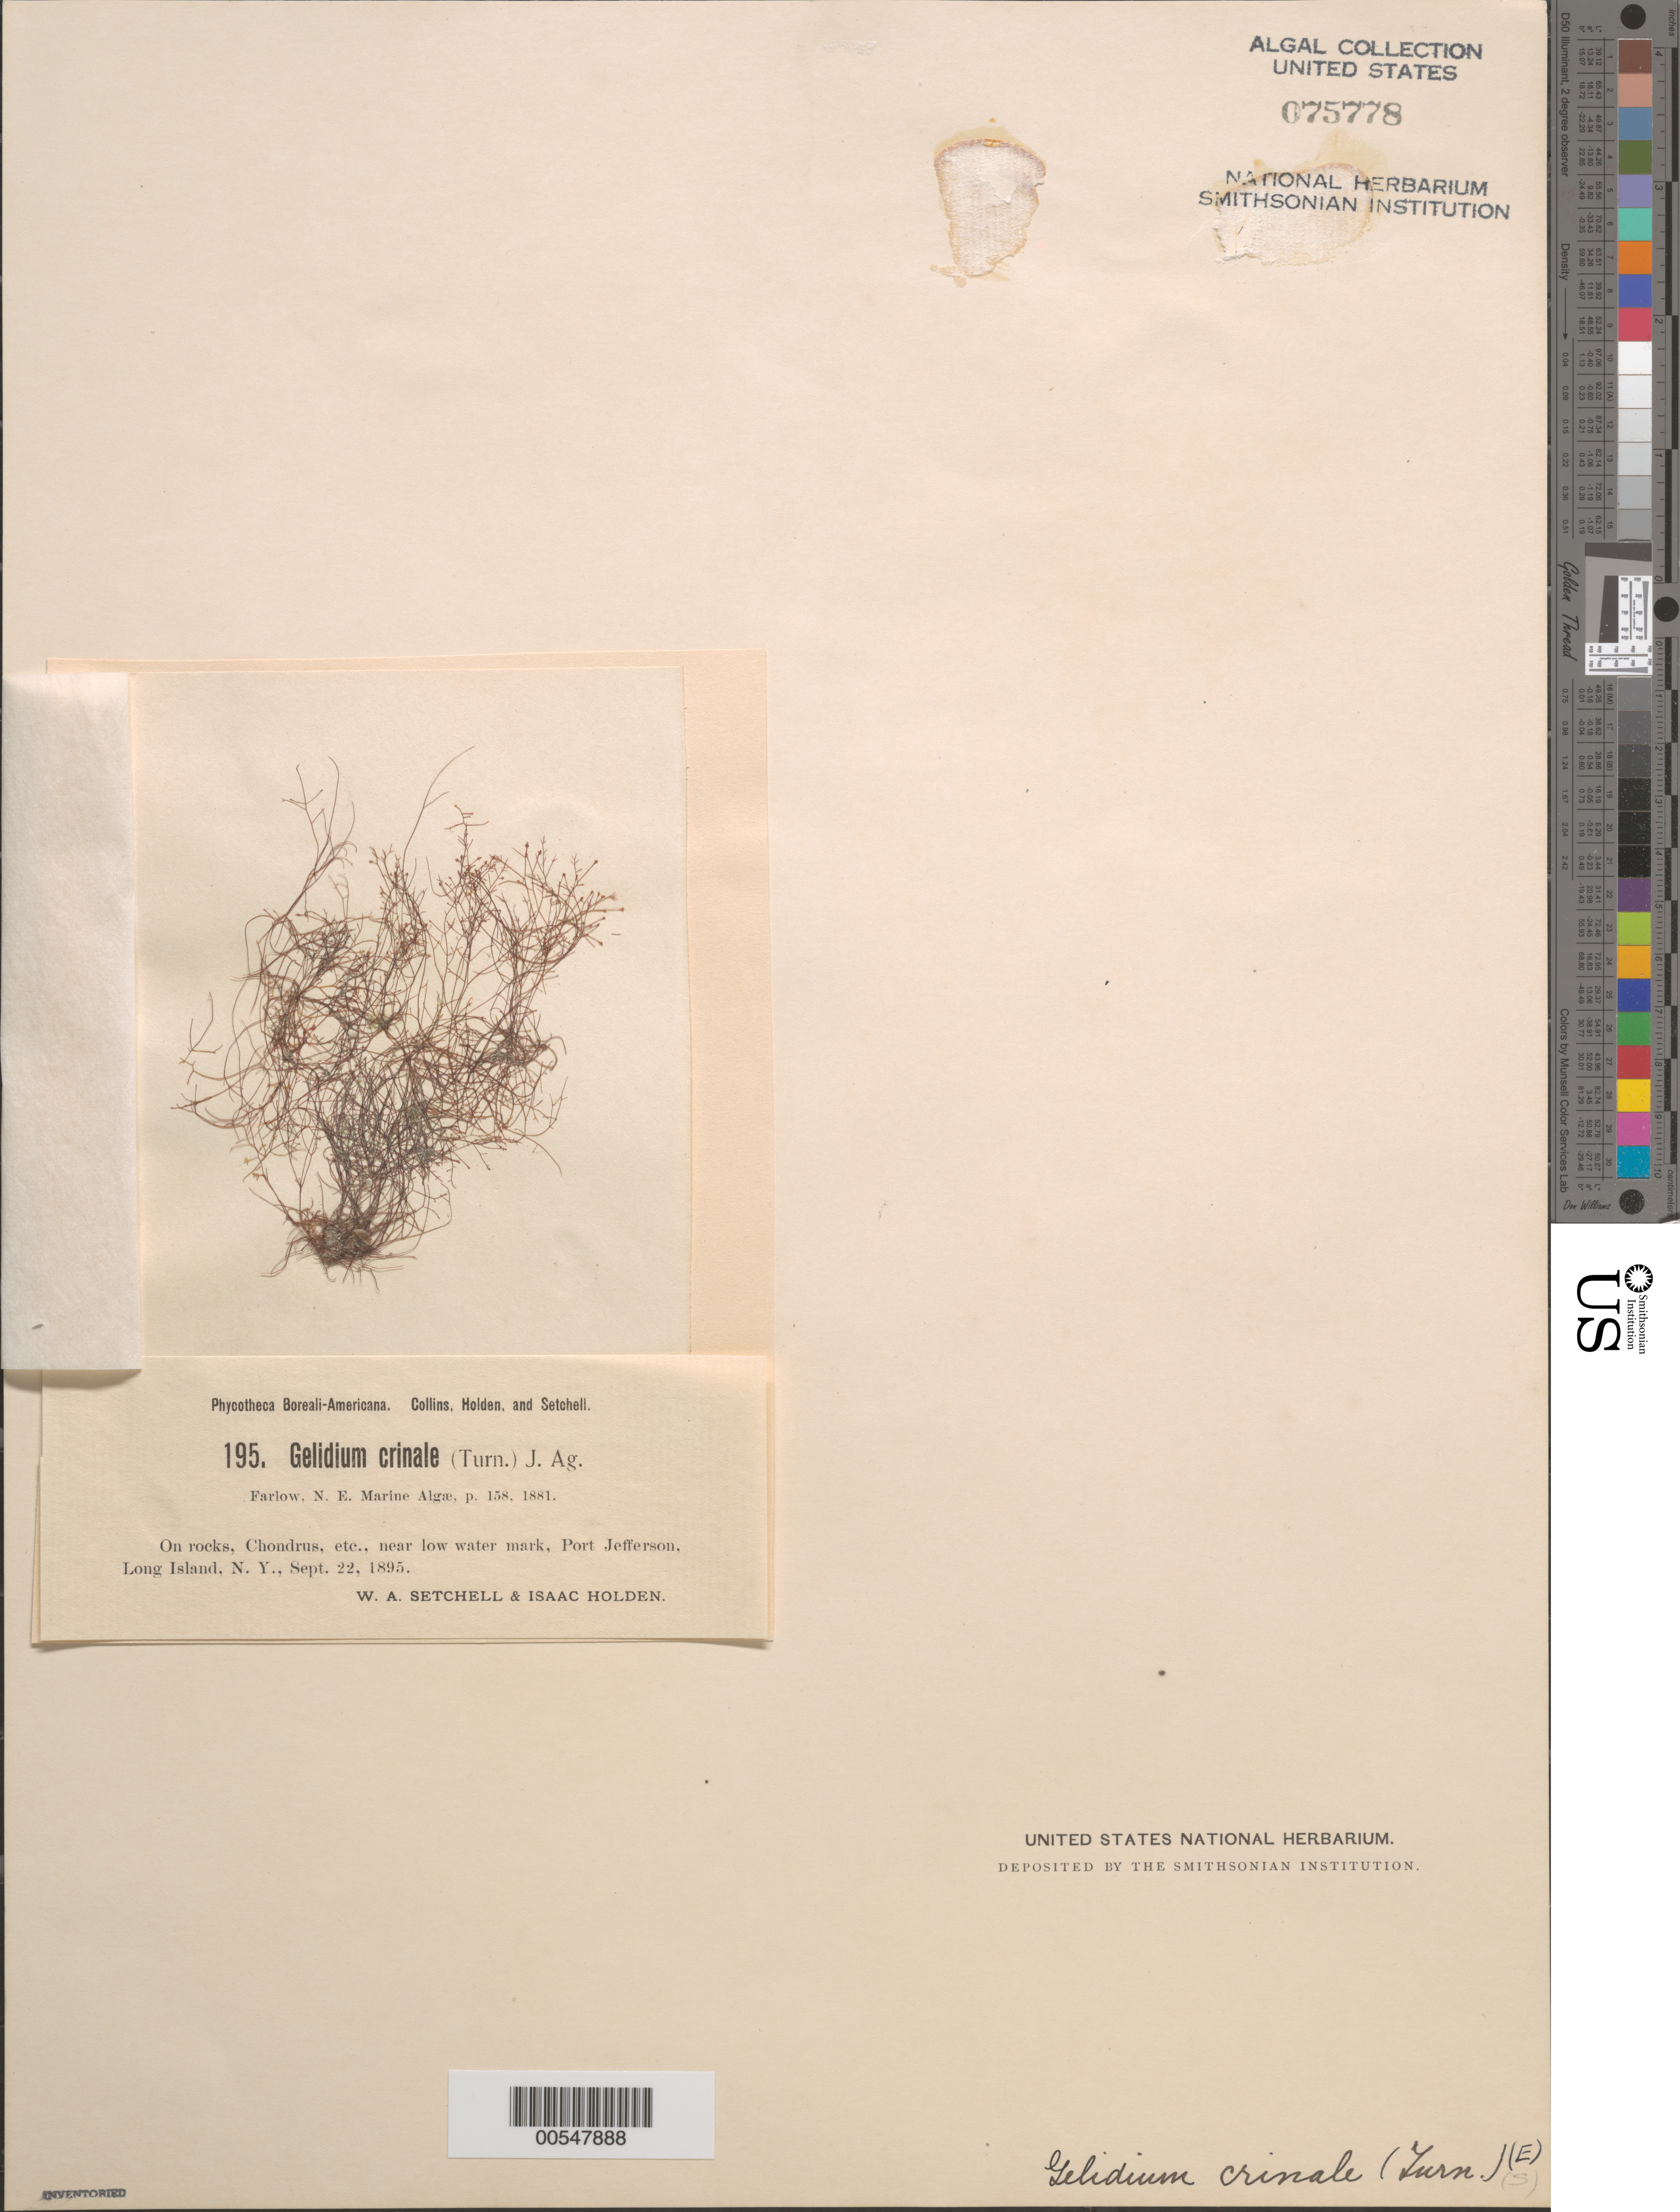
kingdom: Plantae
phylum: Rhodophyta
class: Florideophyceae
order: Gelidiales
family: Gelidiaceae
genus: Gelidium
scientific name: Gelidium crinale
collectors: W. Setchell & I. Holden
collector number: PB-A 195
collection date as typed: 22 Sep 1895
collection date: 1895-09-22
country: United States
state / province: New York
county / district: Suffolk County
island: Long Island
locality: Port Jefferson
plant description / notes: Collins, Holden & Setchell, Phycotheca Boreali-Americana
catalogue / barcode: US 75778